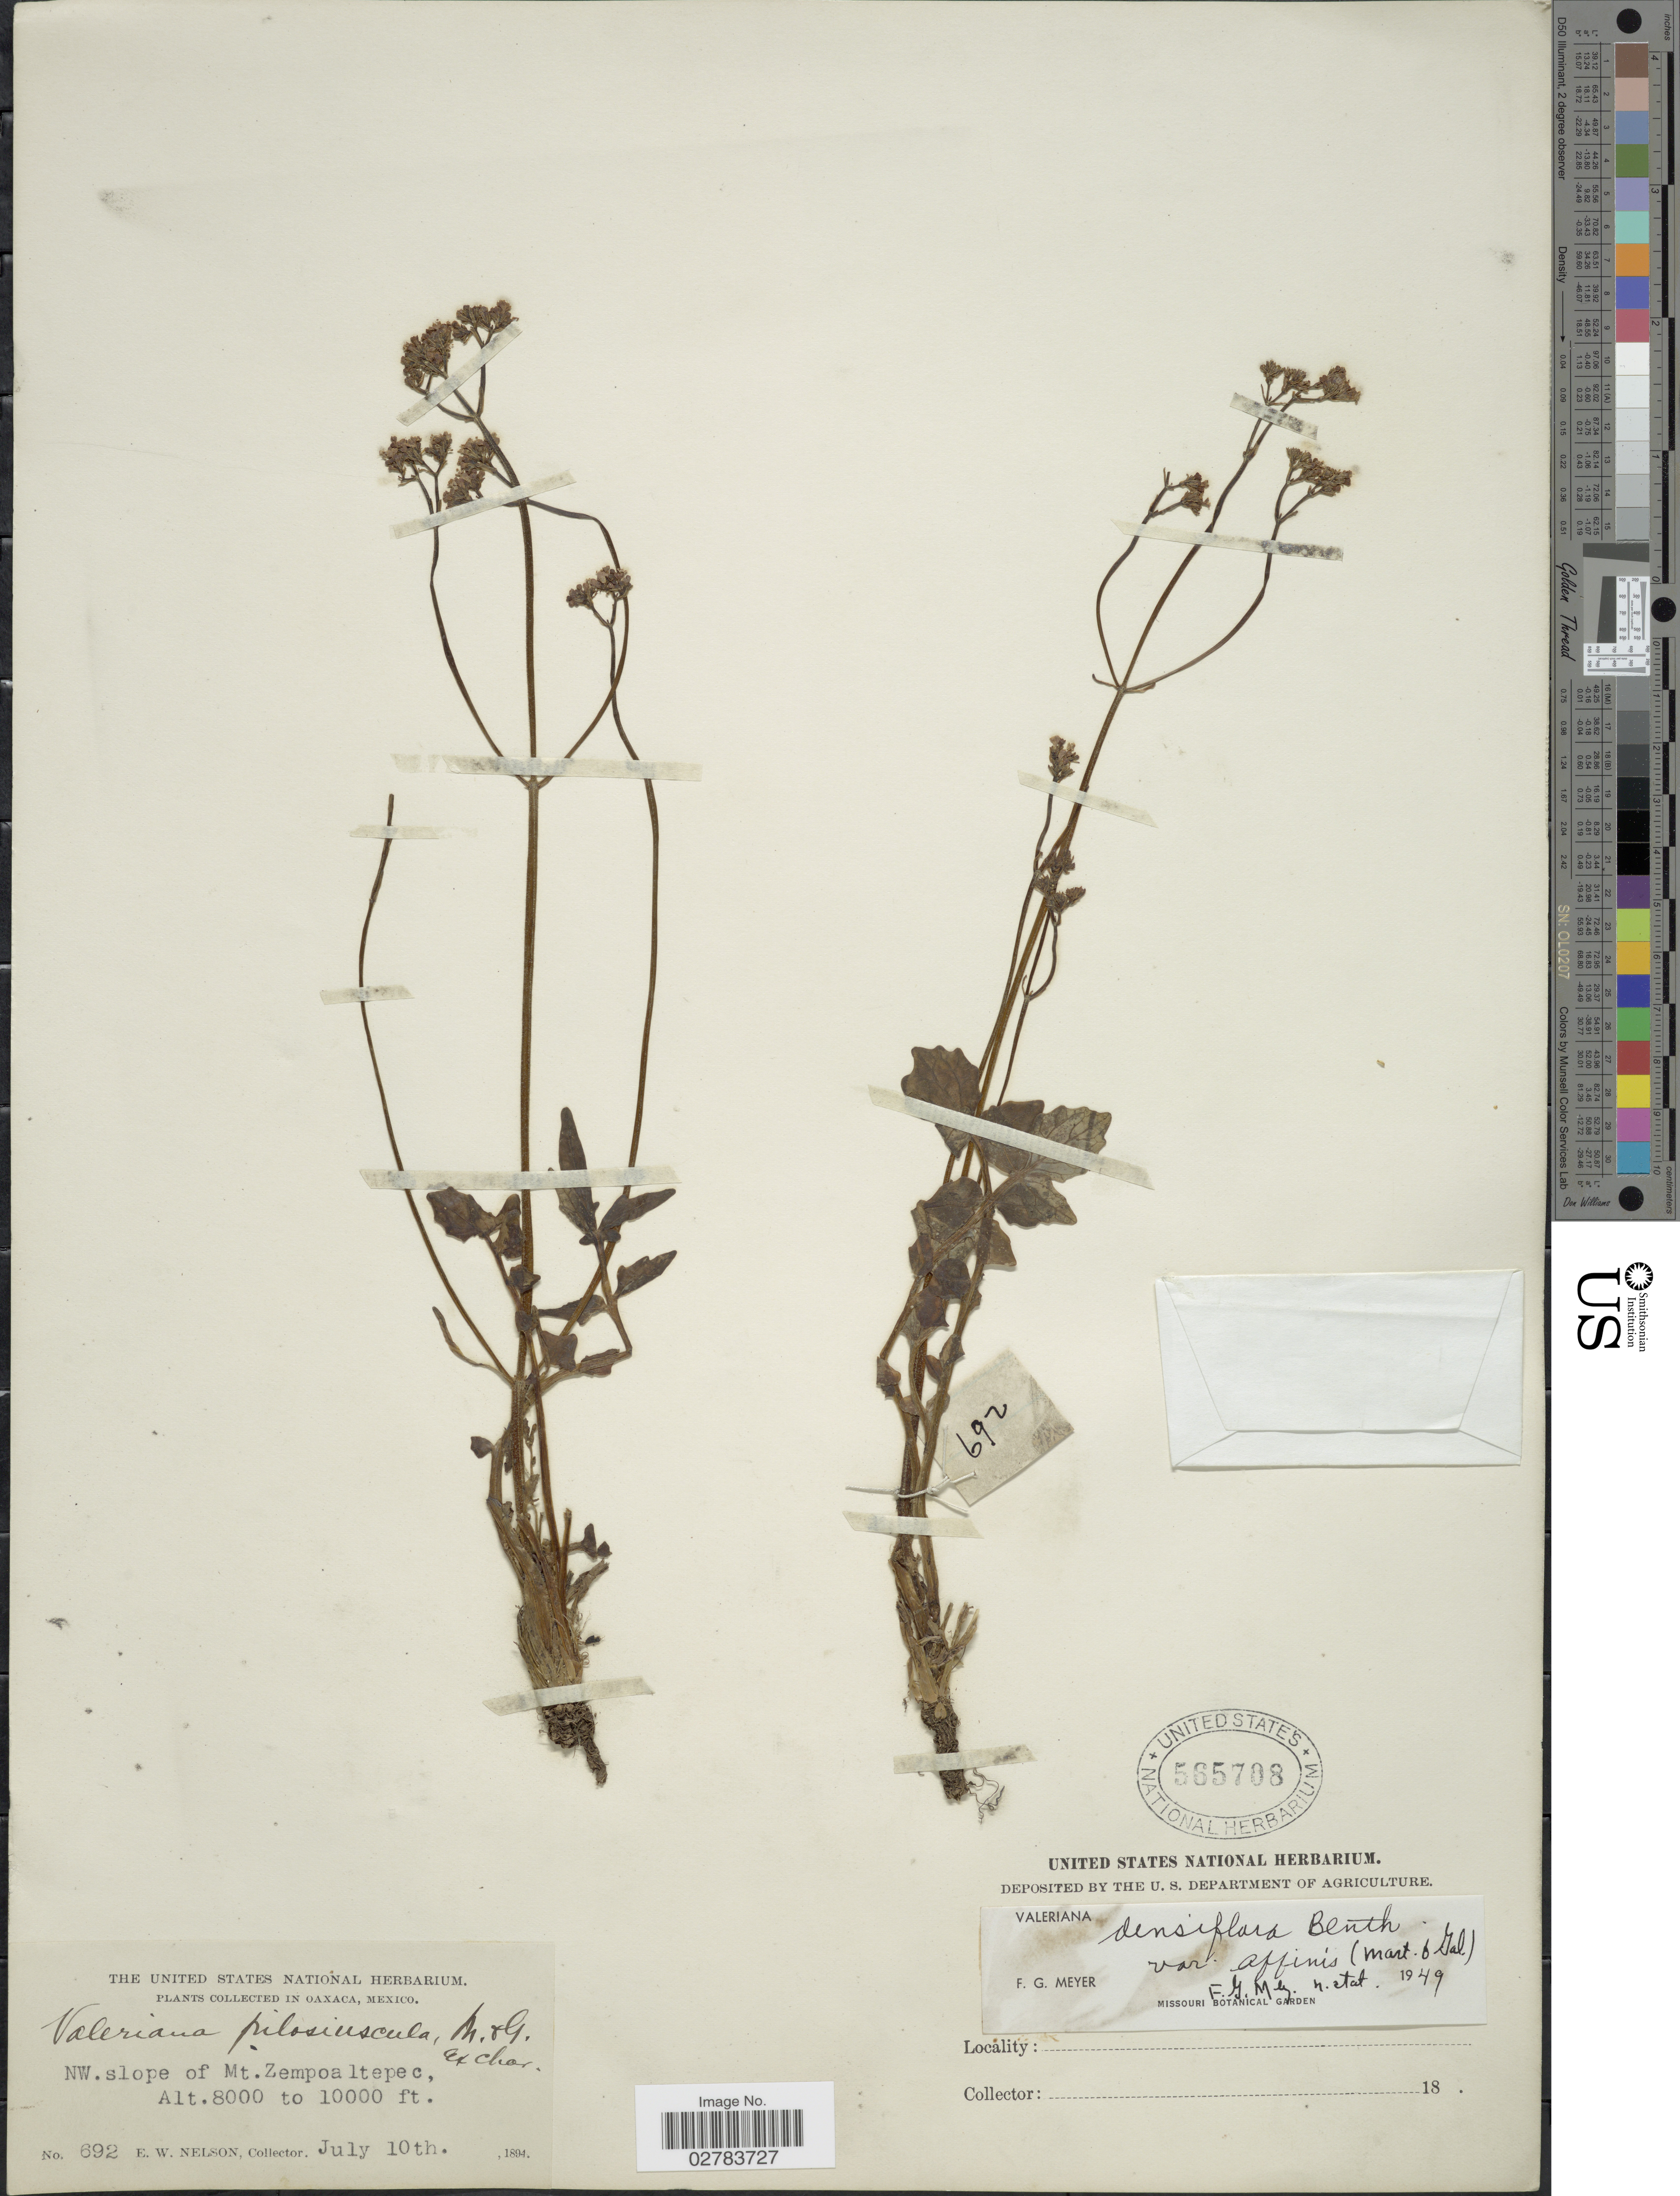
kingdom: Plantae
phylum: Tracheophyta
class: Magnoliopsida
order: Dipsacales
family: Caprifoliaceae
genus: Valeriana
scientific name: Valeriana densiflora var. affinis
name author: (M. Martens & Galeotti) F.G. Mey.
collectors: E. W. Nelson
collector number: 692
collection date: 1894-07-10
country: Mexico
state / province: Oaxaca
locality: NW. slope of Mt. Zempoaltepec.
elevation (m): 2438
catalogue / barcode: US 565708